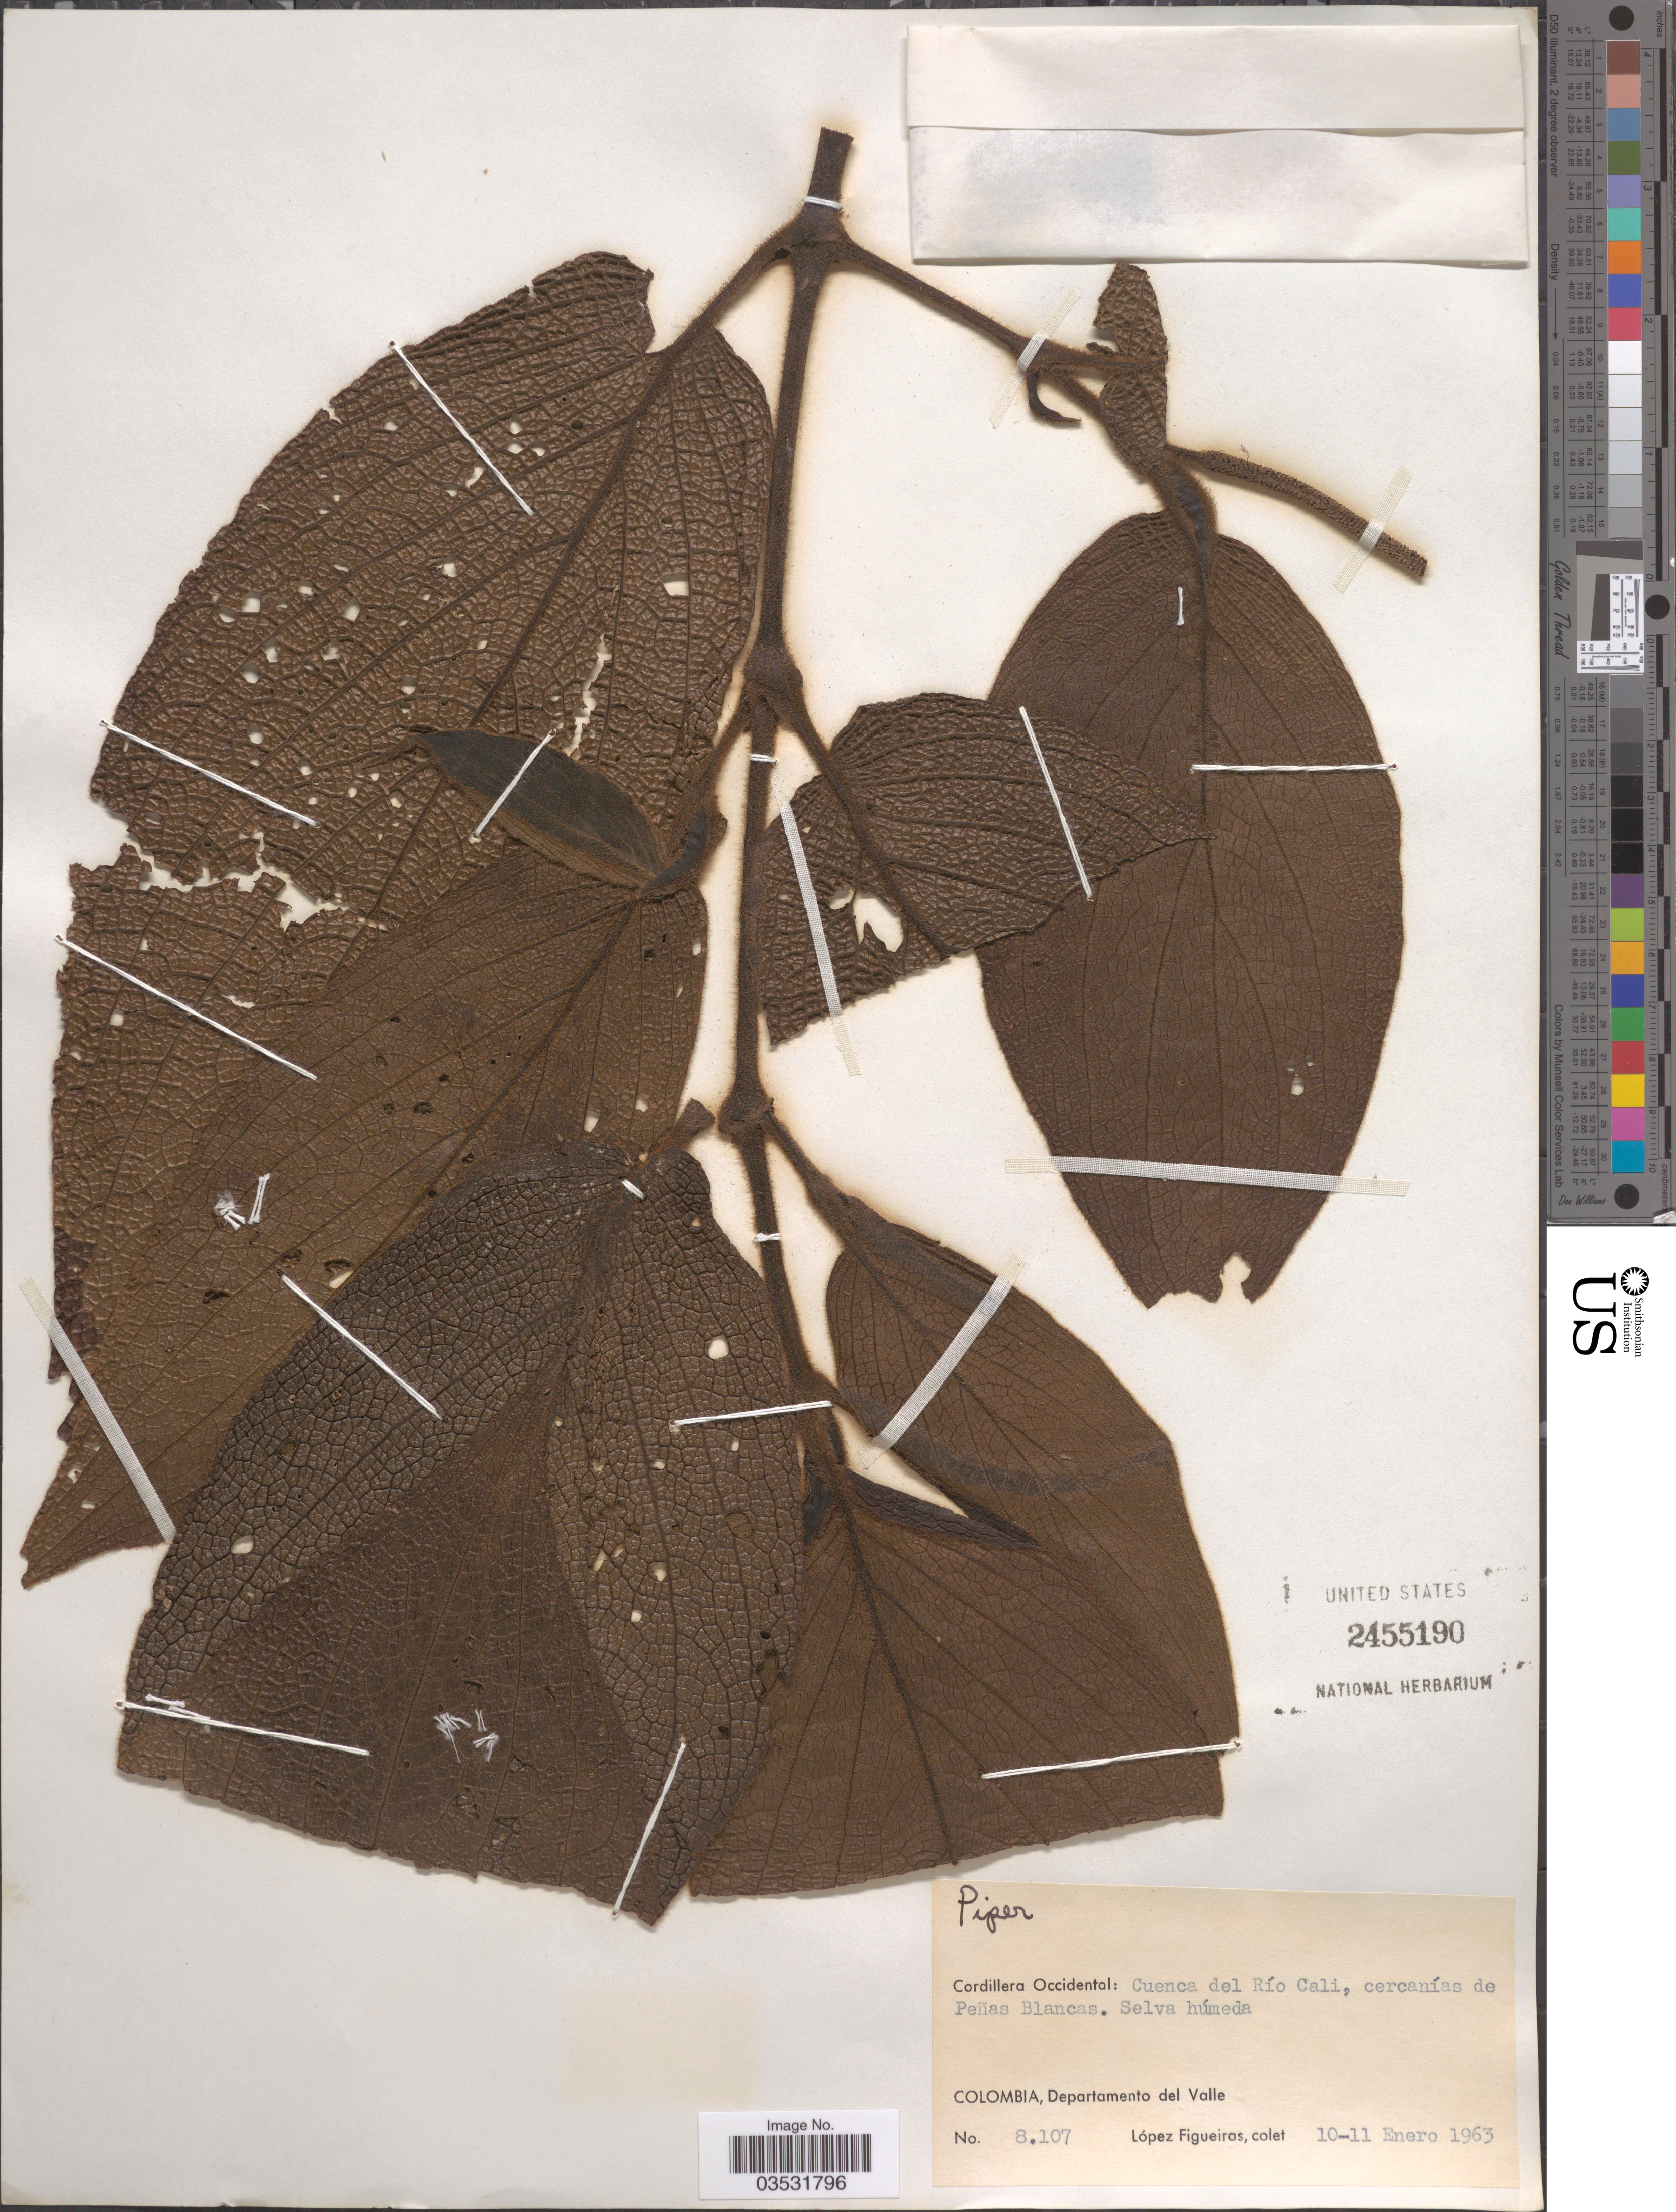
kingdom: Plantae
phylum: Tracheophyta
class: Magnoliopsida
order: Piperales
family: Piperaceae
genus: Piper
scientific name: Piper sp.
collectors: M. López Figueiras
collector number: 8107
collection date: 1963-01-10/1963-01-11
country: Colombia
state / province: Valle del Cauca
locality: Cordillera Occidental: Cuenca del Río Cali, cercanías de Peñas Blancas. Departamento del Valle.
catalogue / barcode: US 2455190